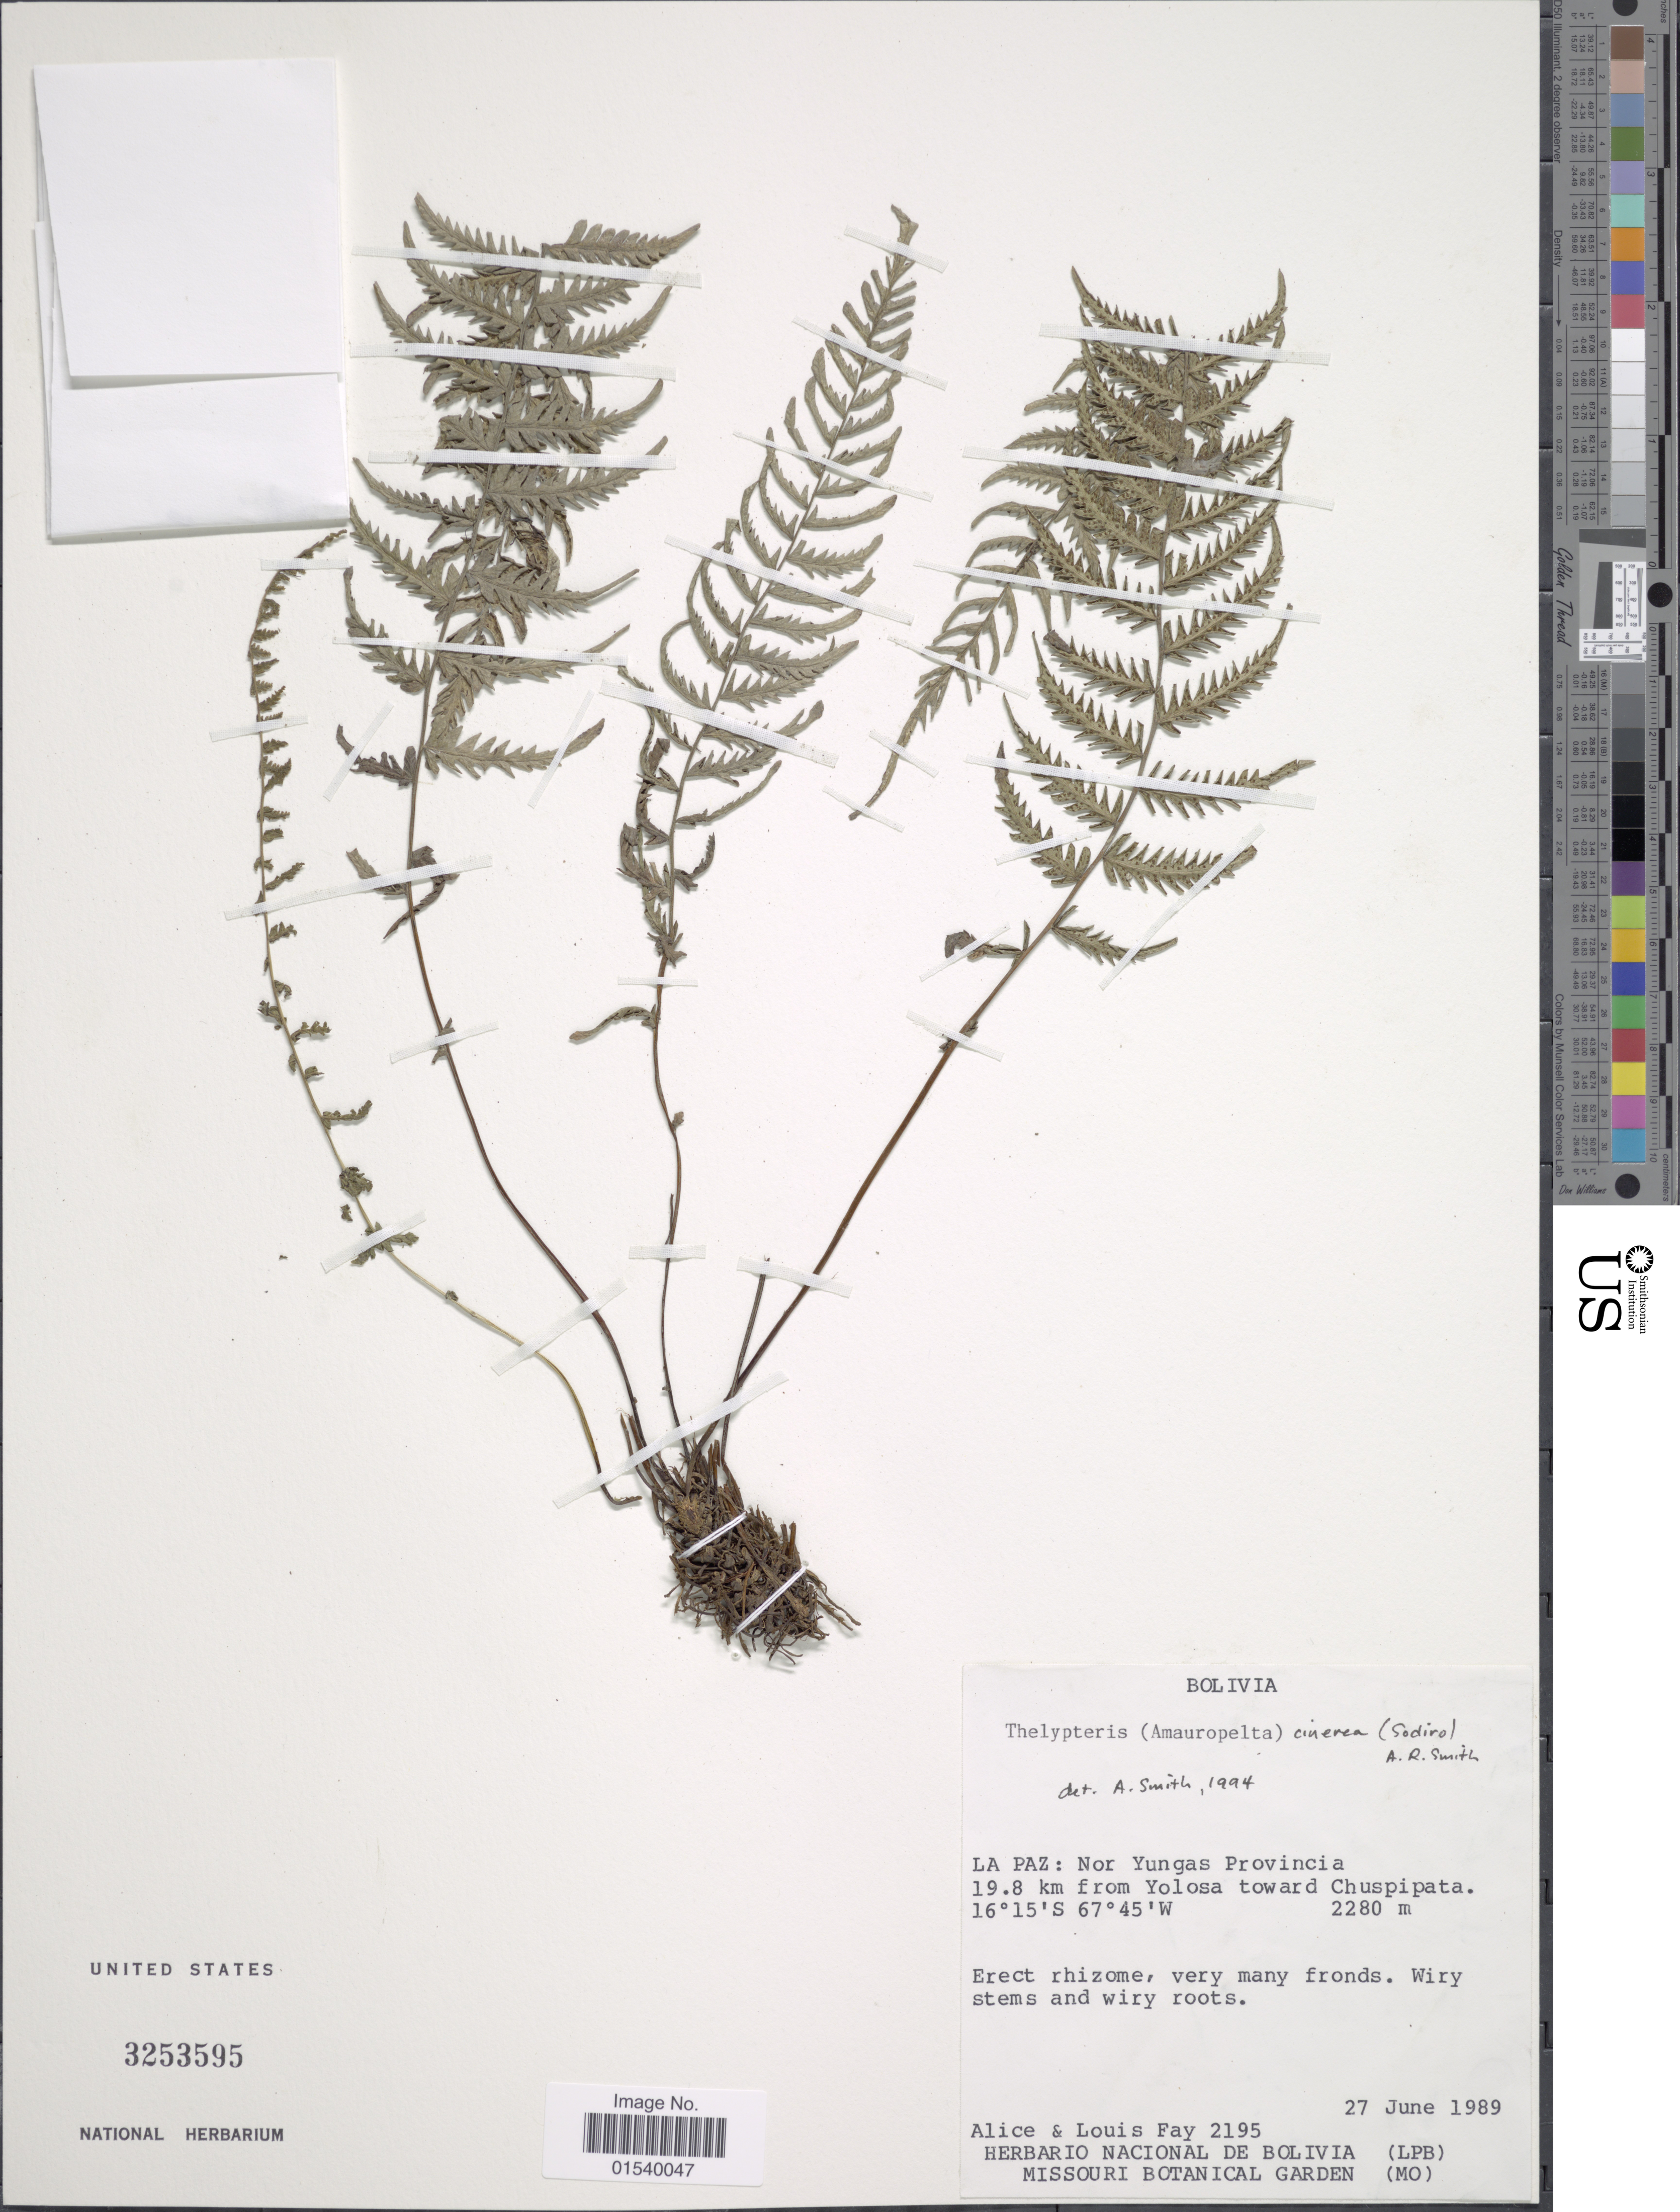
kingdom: Plantae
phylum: Tracheophyta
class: Polypodiopsida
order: Polypodiales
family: Thelypteridaceae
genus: Amauropelta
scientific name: Amauropelta cinerea (Sodiro) comb. nov., ined. 2015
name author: (Sodiro)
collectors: A. Fay & L. Fay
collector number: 2195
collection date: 1989-06-27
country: Bolivia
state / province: La Paz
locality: Nor Yungas Provincia 19.8 km from Yolosa toward Chuspipata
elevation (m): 2280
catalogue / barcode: US 3253595